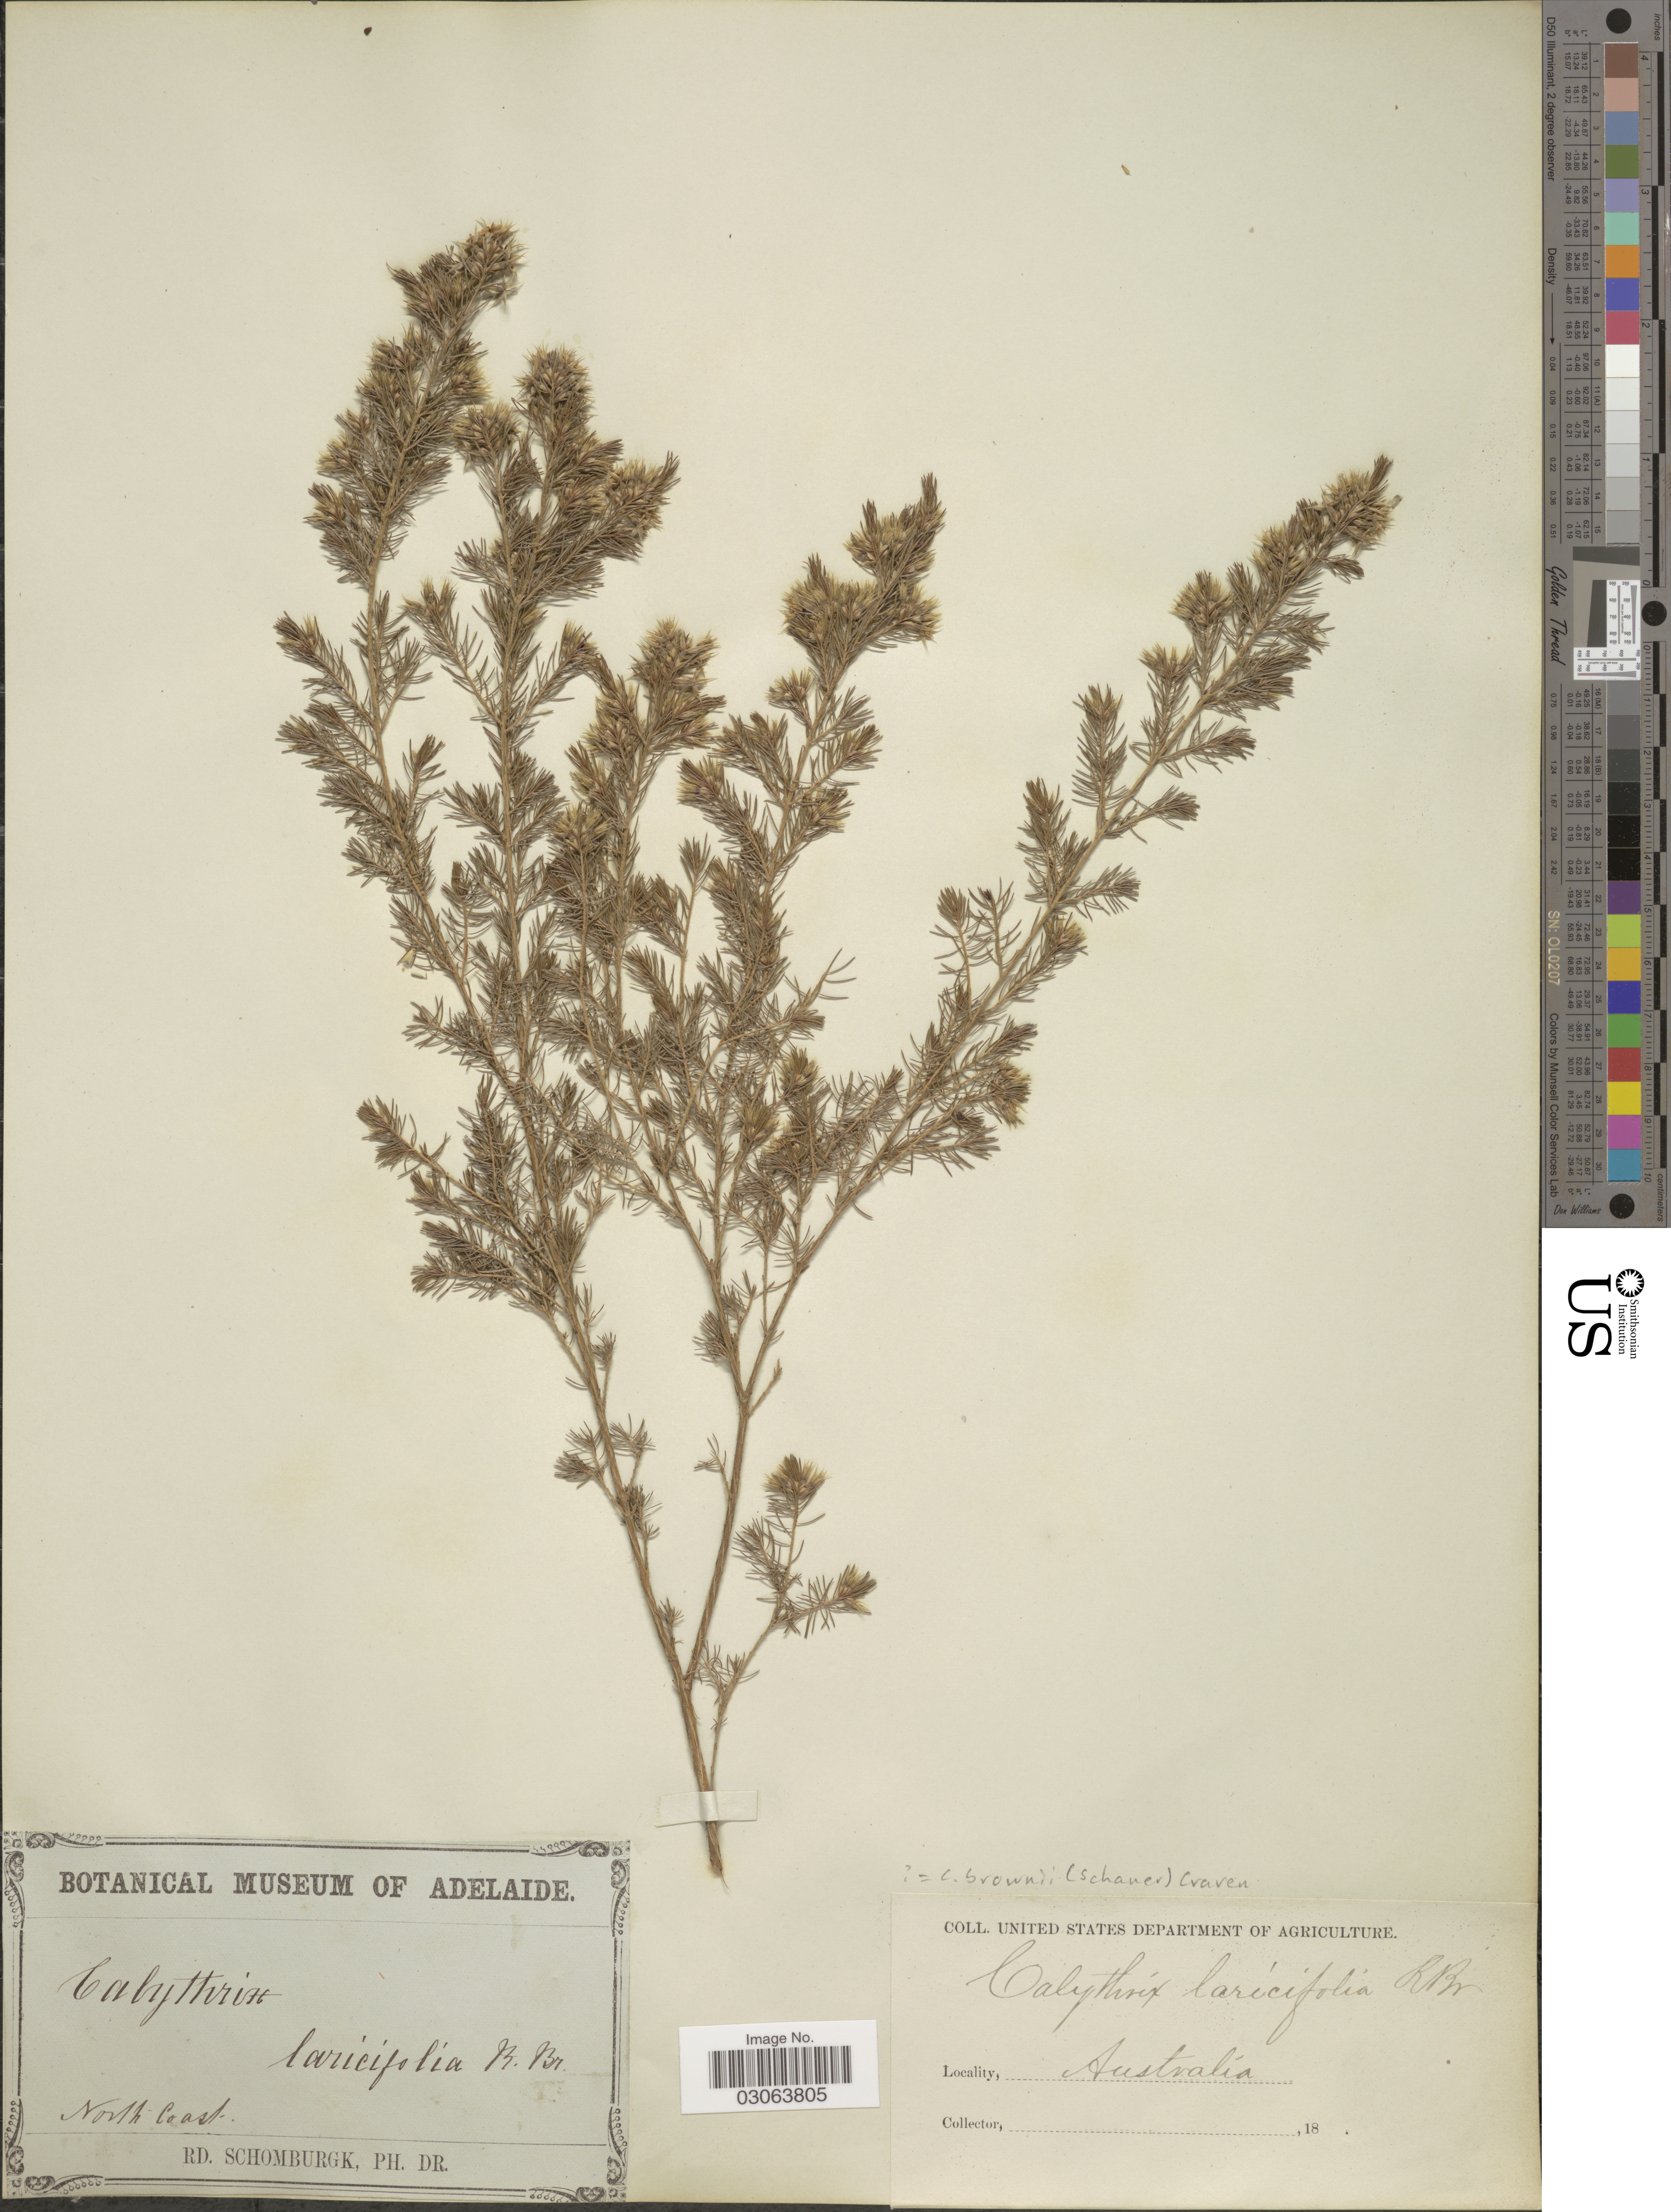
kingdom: Plantae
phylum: Tracheophyta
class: Magnoliopsida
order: Myrtales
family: Myrtaceae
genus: Calytrix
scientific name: Calytrix brownii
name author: (Schauer) Craven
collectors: M. R. Schomburgk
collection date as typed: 18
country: Australia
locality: North Coast.